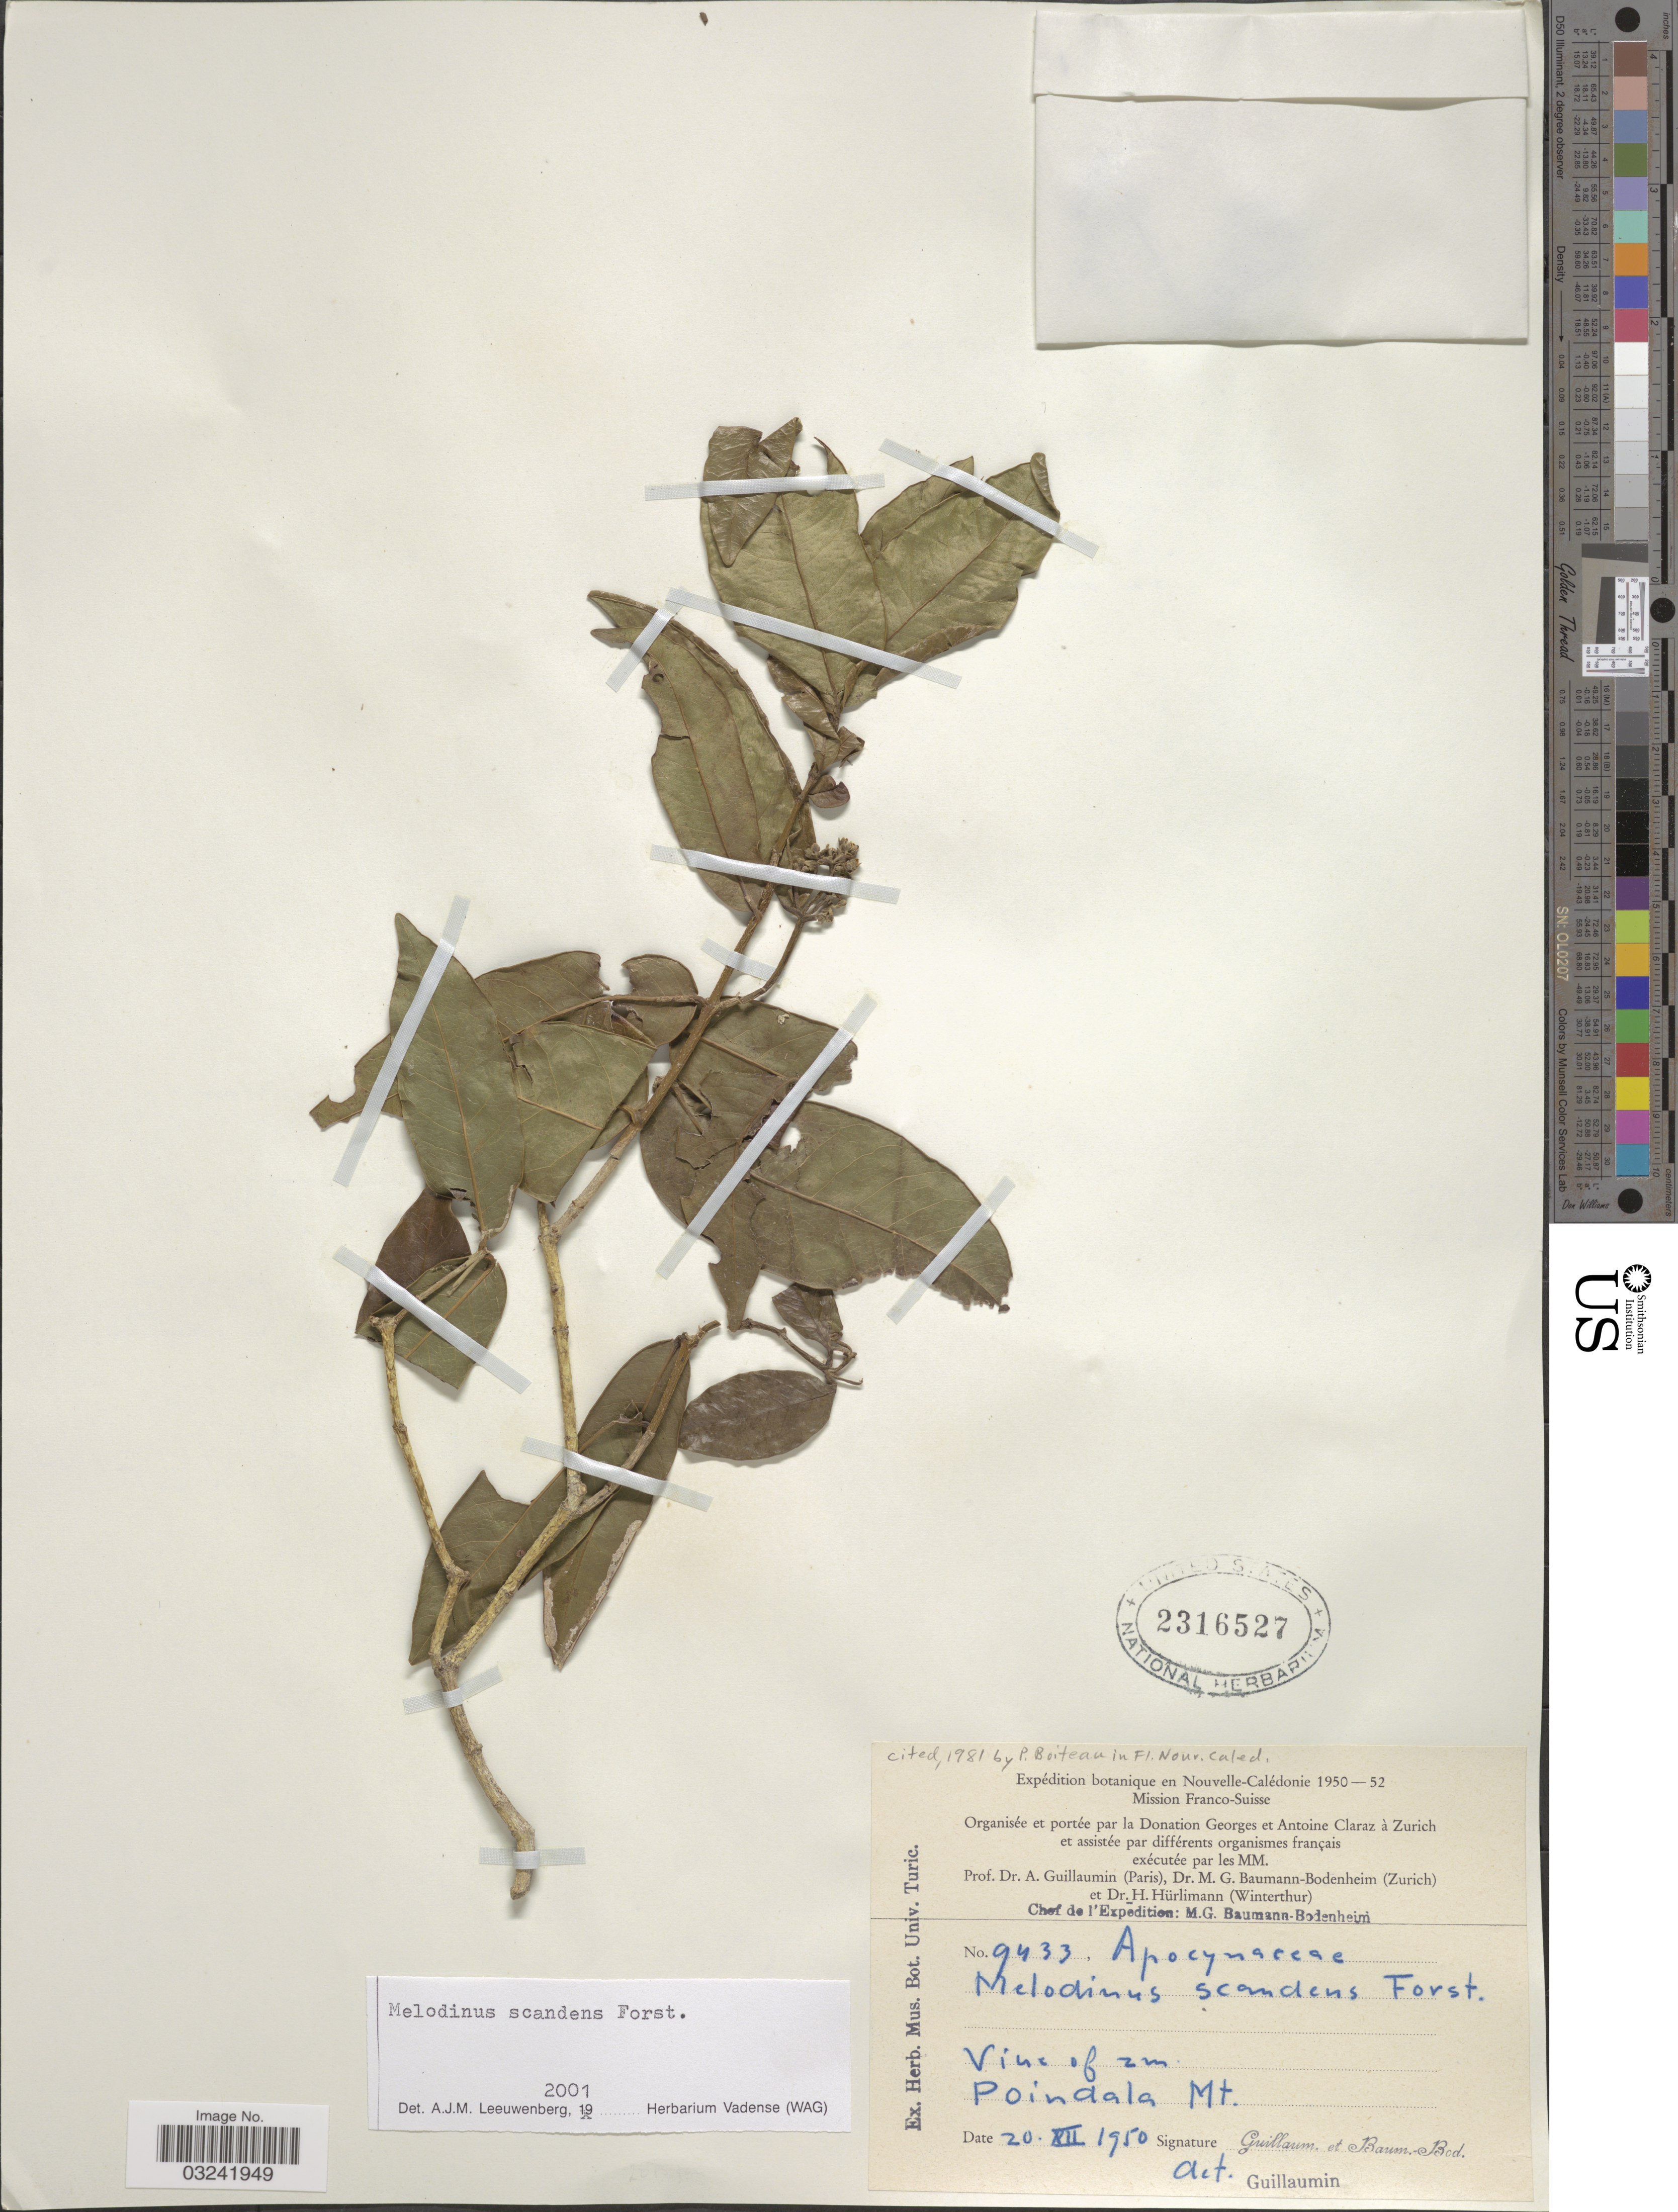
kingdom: Plantae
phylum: Tracheophyta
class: Magnoliopsida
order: Gentianales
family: Apocynaceae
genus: Melodinus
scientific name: Melodinus scandens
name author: J.R. Forst. & G. Forst.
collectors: A. Guillaumin & M. G. Baumann-Bodenheim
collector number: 9433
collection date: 1950-12-20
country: New Caledonia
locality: Nouvelle-Calédonie, Poindala Mt.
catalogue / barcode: US 2316527